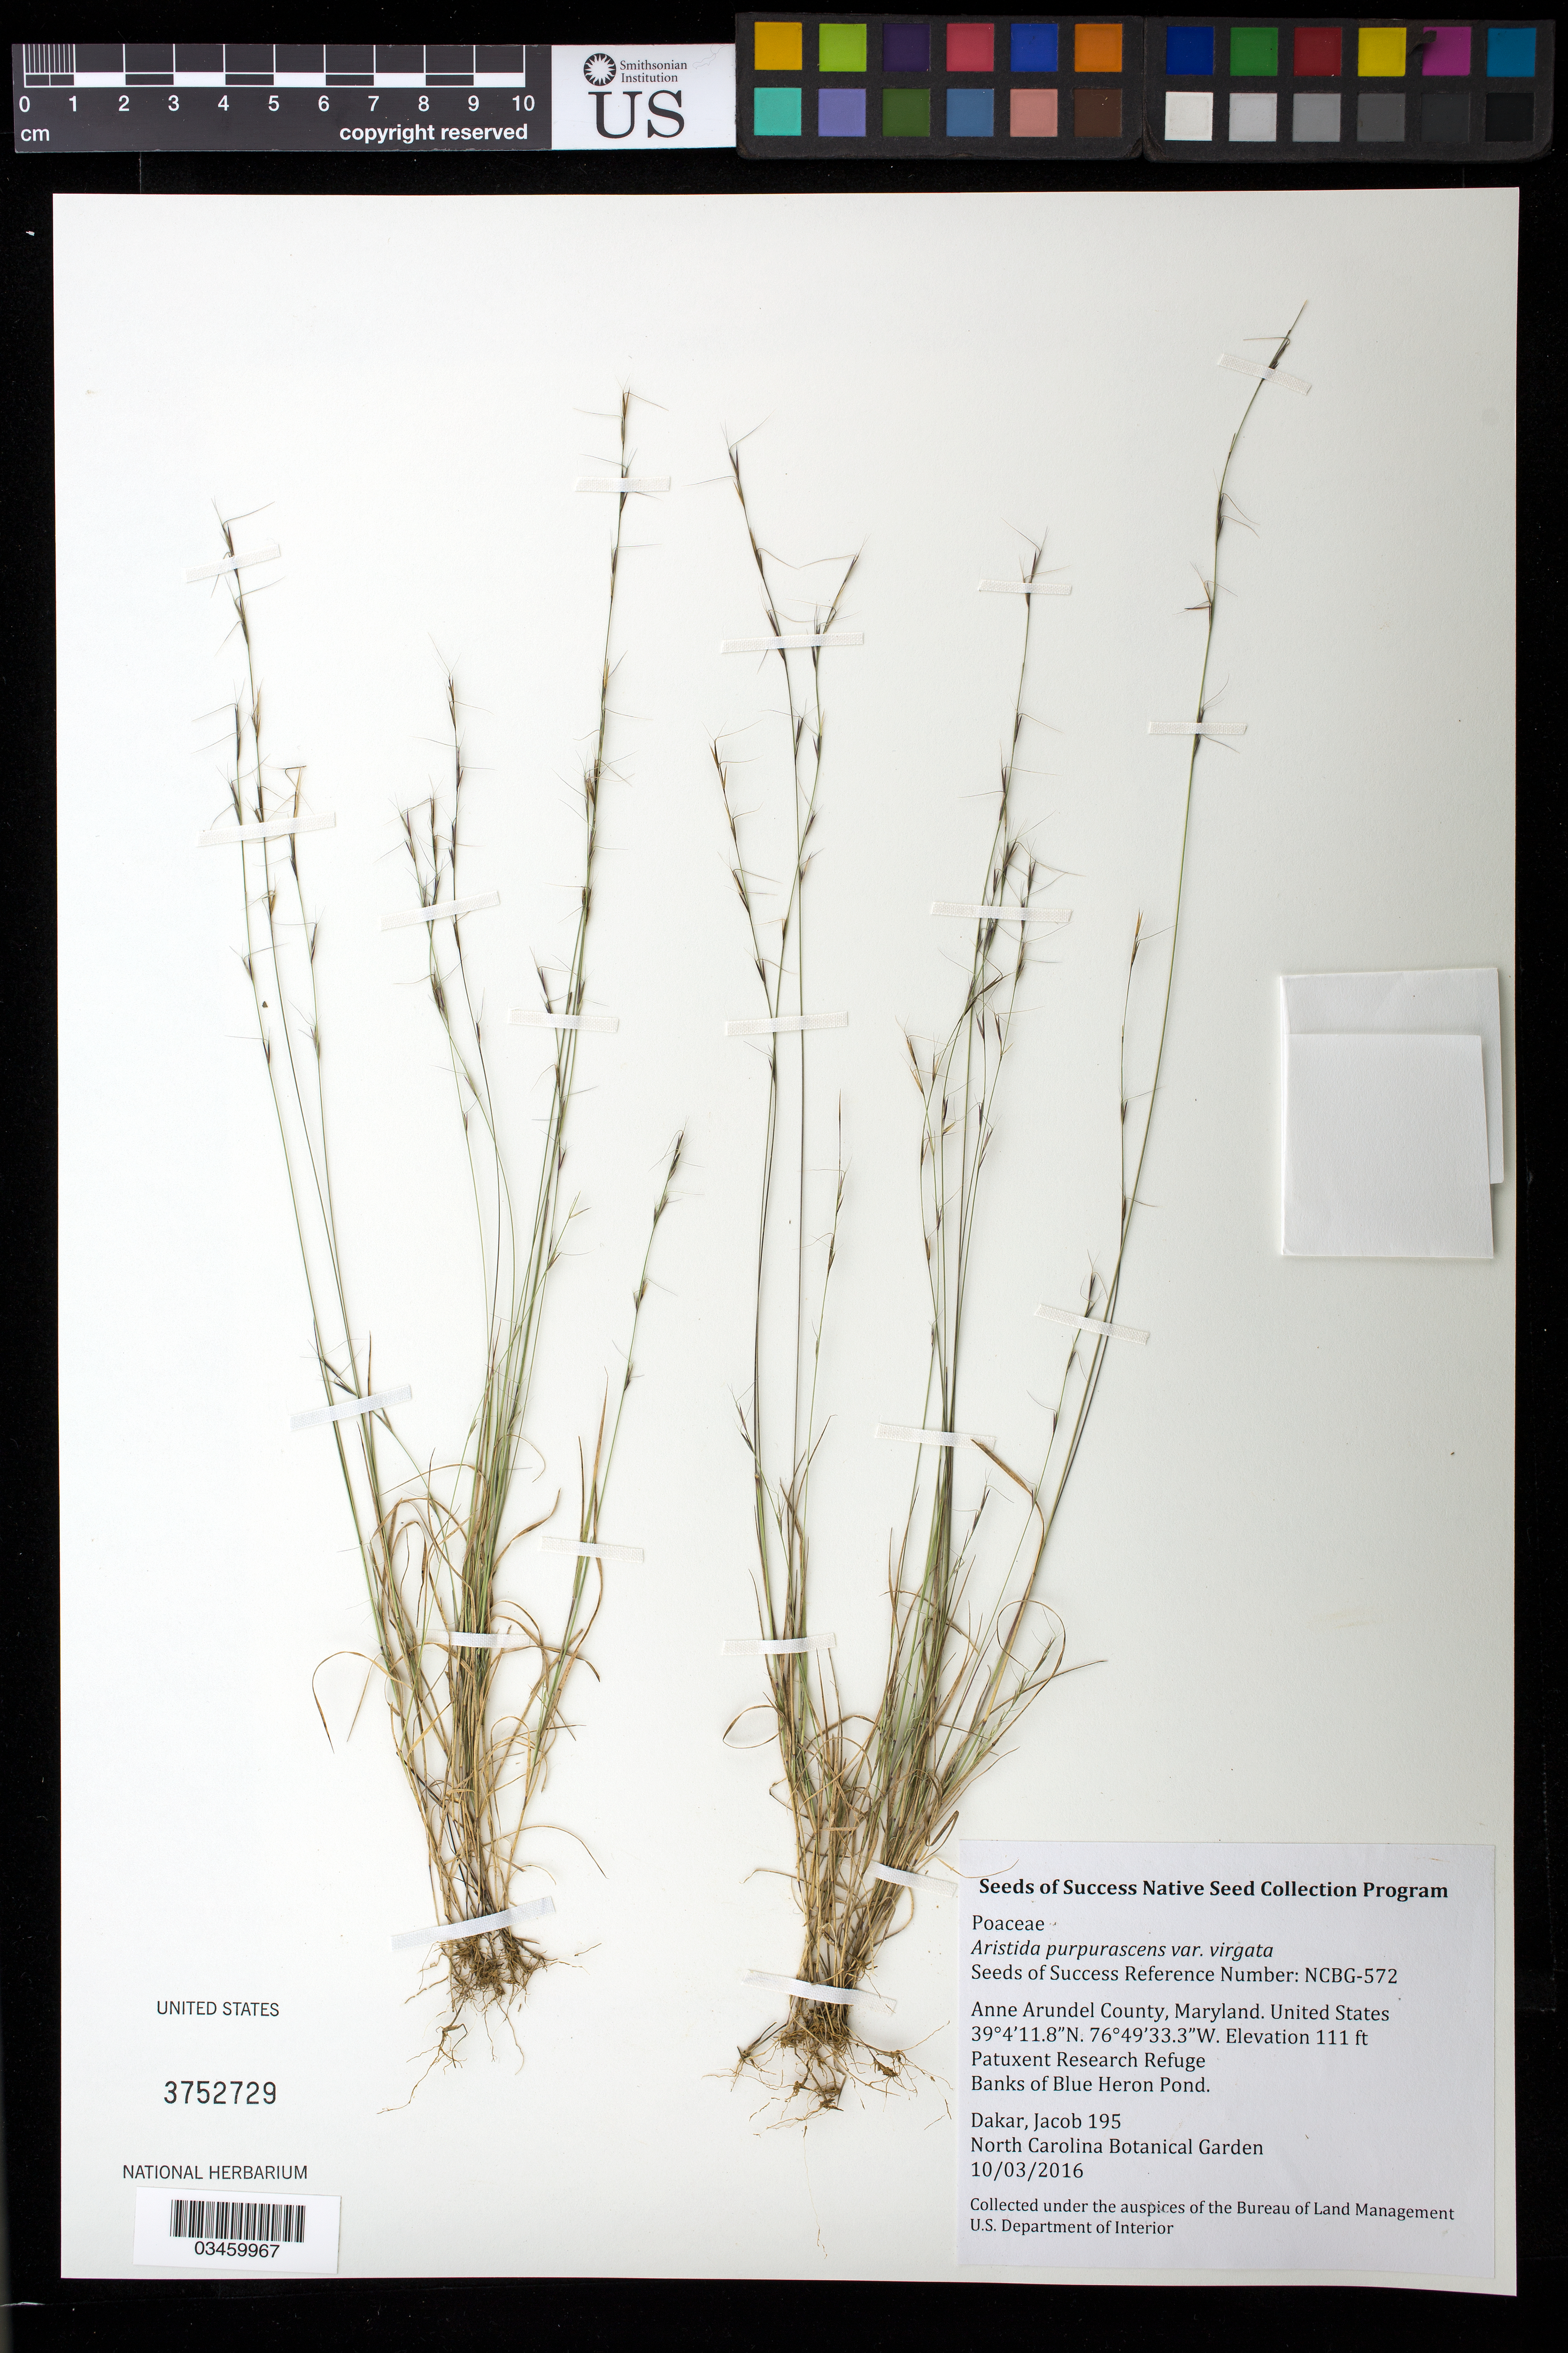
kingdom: Plantae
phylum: Tracheophyta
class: Liliopsida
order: Poales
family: Poaceae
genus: Aristida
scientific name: Aristida purpurascens var. virgata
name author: (Trin.) Allred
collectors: J. Dakar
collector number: NCBG-572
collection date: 2016-10-03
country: United States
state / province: Maryland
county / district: Anne Arundel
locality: Patuxent Research Refuge, Blue Heron Rd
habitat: Freshwater Pond Edge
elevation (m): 34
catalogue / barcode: US 3752729